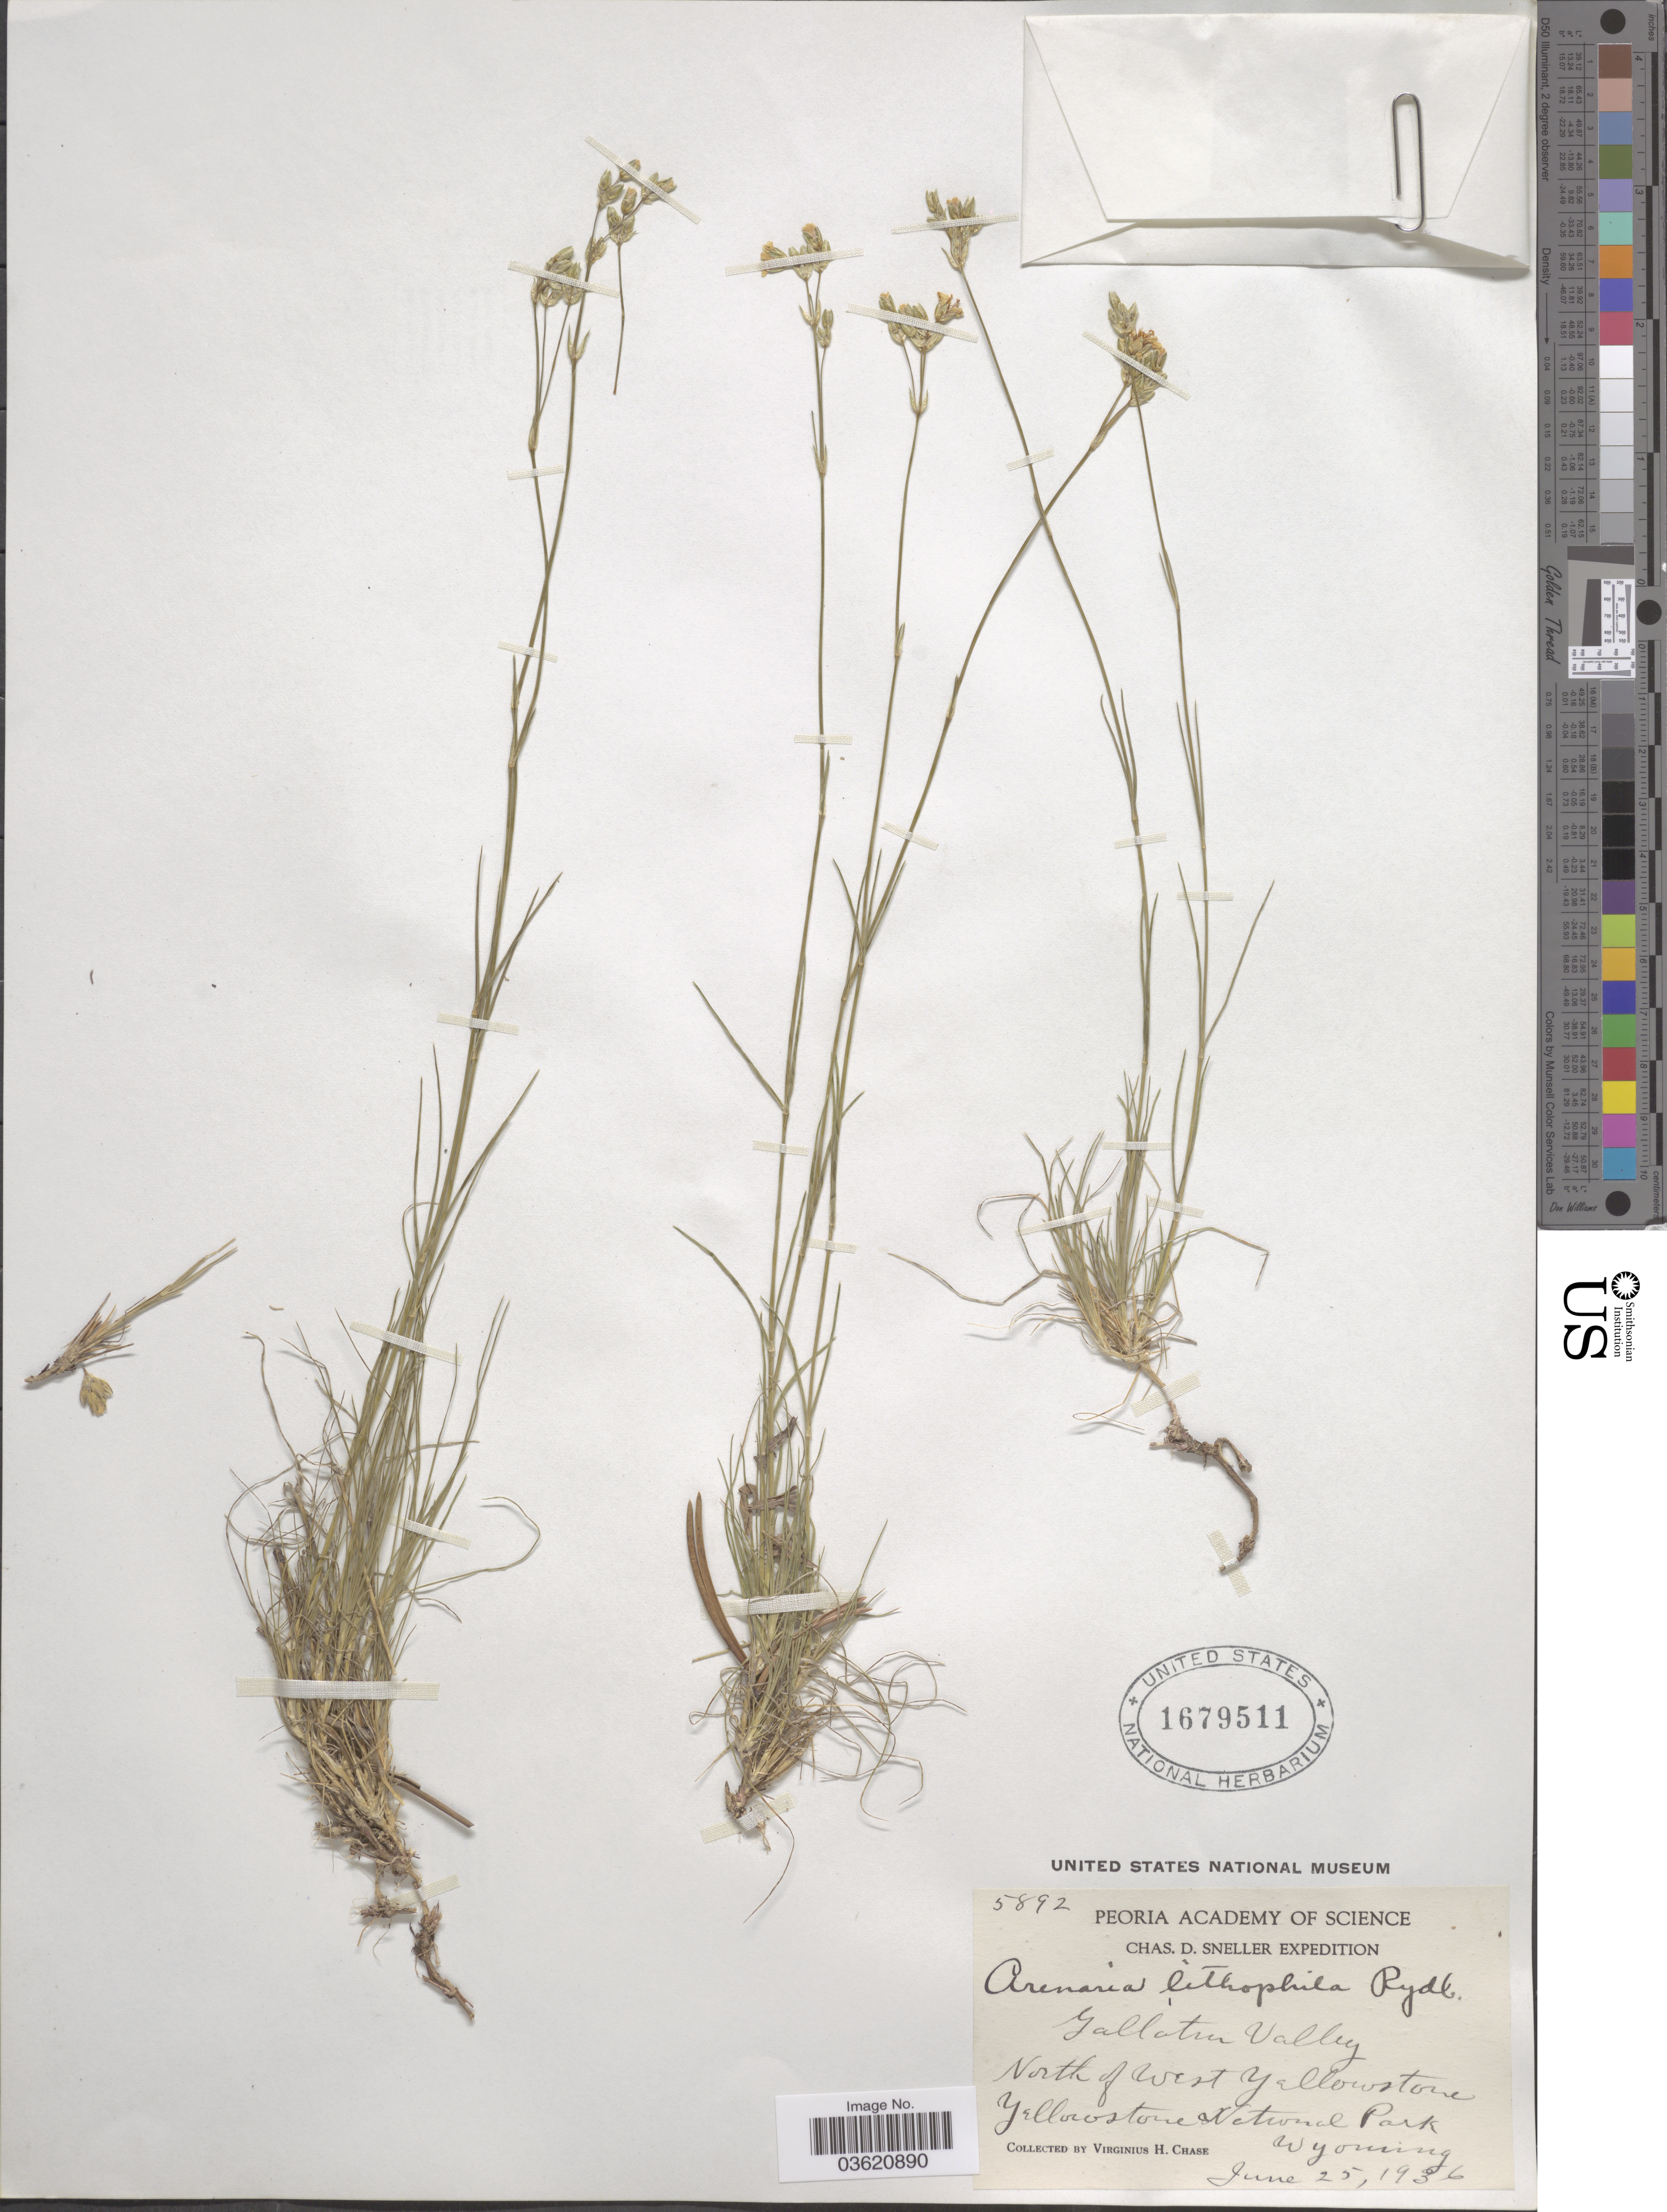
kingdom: Plantae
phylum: Tracheophyta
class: Magnoliopsida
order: Caryophyllales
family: Caryophyllaceae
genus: Eremogone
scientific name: Eremogone congesta var. lithophila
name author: (Rydb.) Dorn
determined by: Strong, Mark T., (BOT), Smithsonian Institution - National Museum of Natural History (UNITED STATES)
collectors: V. H. Chase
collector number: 5892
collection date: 1936-06-25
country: United States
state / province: Wyoming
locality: Gallatin Valley. North of west Yellowstone. Yellowstone National Park.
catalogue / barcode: US 1679511